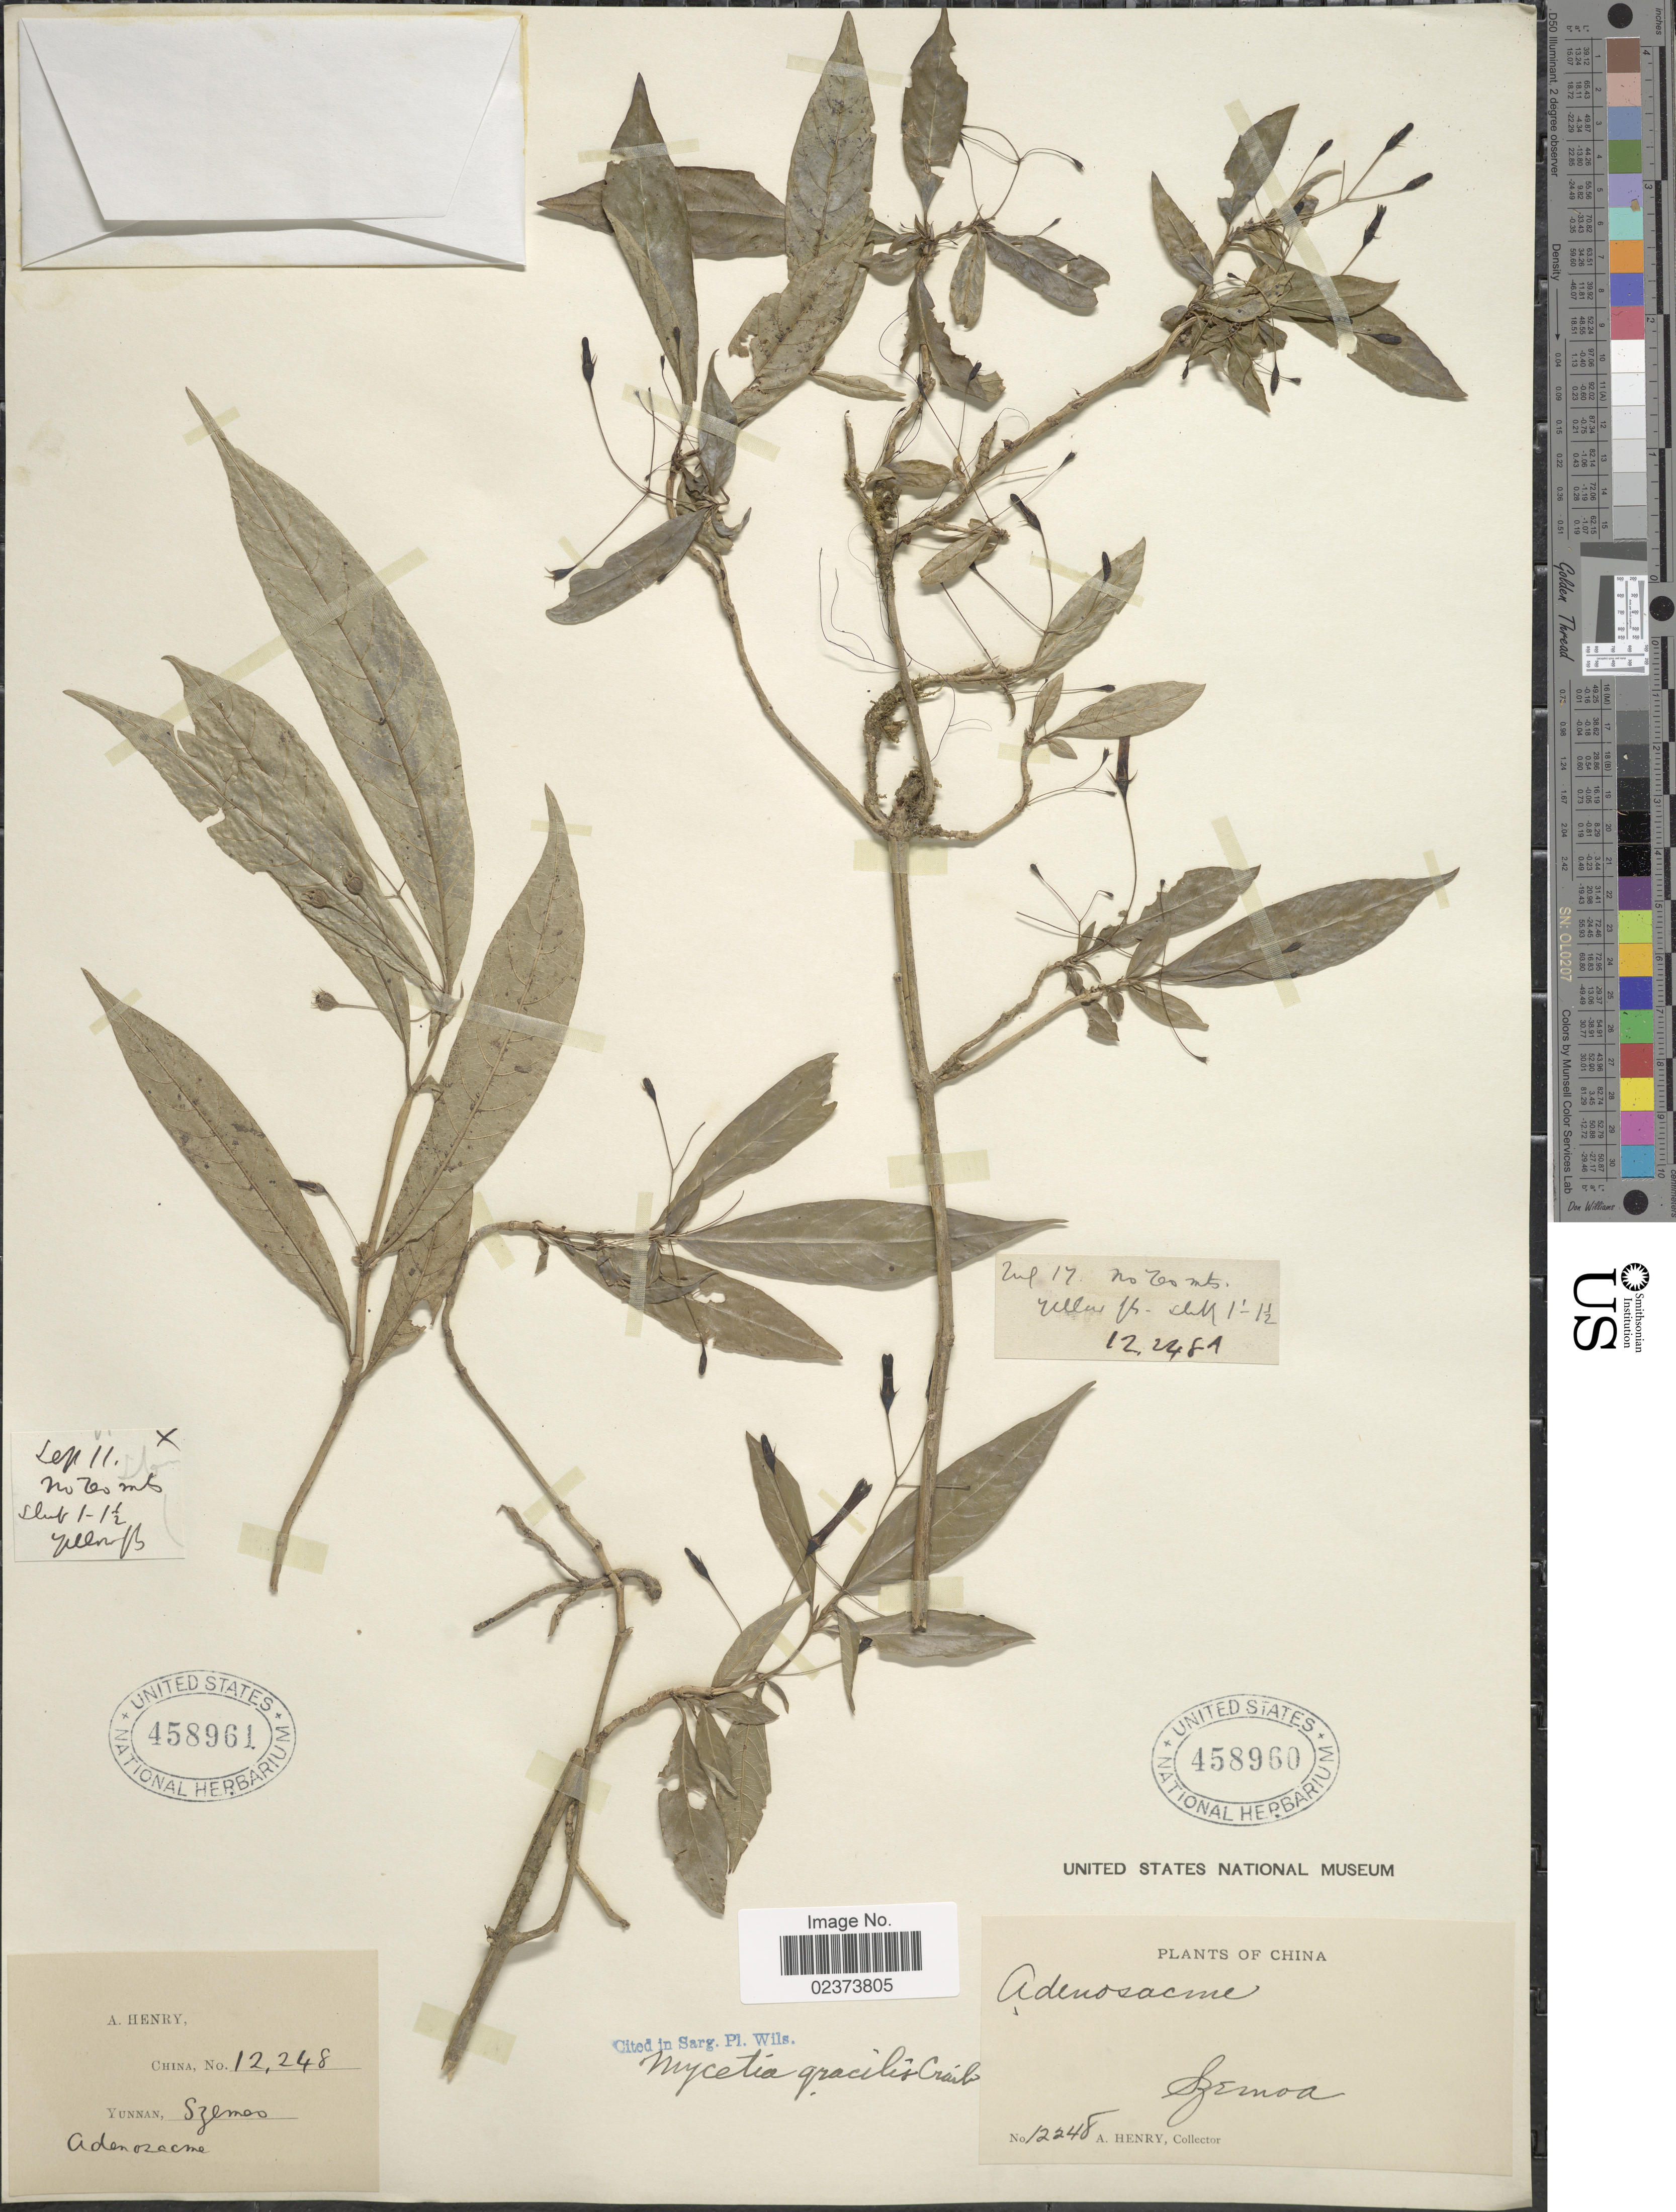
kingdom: Plantae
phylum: Tracheophyta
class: Magnoliopsida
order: Gentianales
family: Rubiaceae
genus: Mycetia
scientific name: Mycetia gracilis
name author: Craib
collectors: A. Henry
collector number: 12248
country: China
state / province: Yunnan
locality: Yunnan, China, Szemoa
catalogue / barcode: US 458961